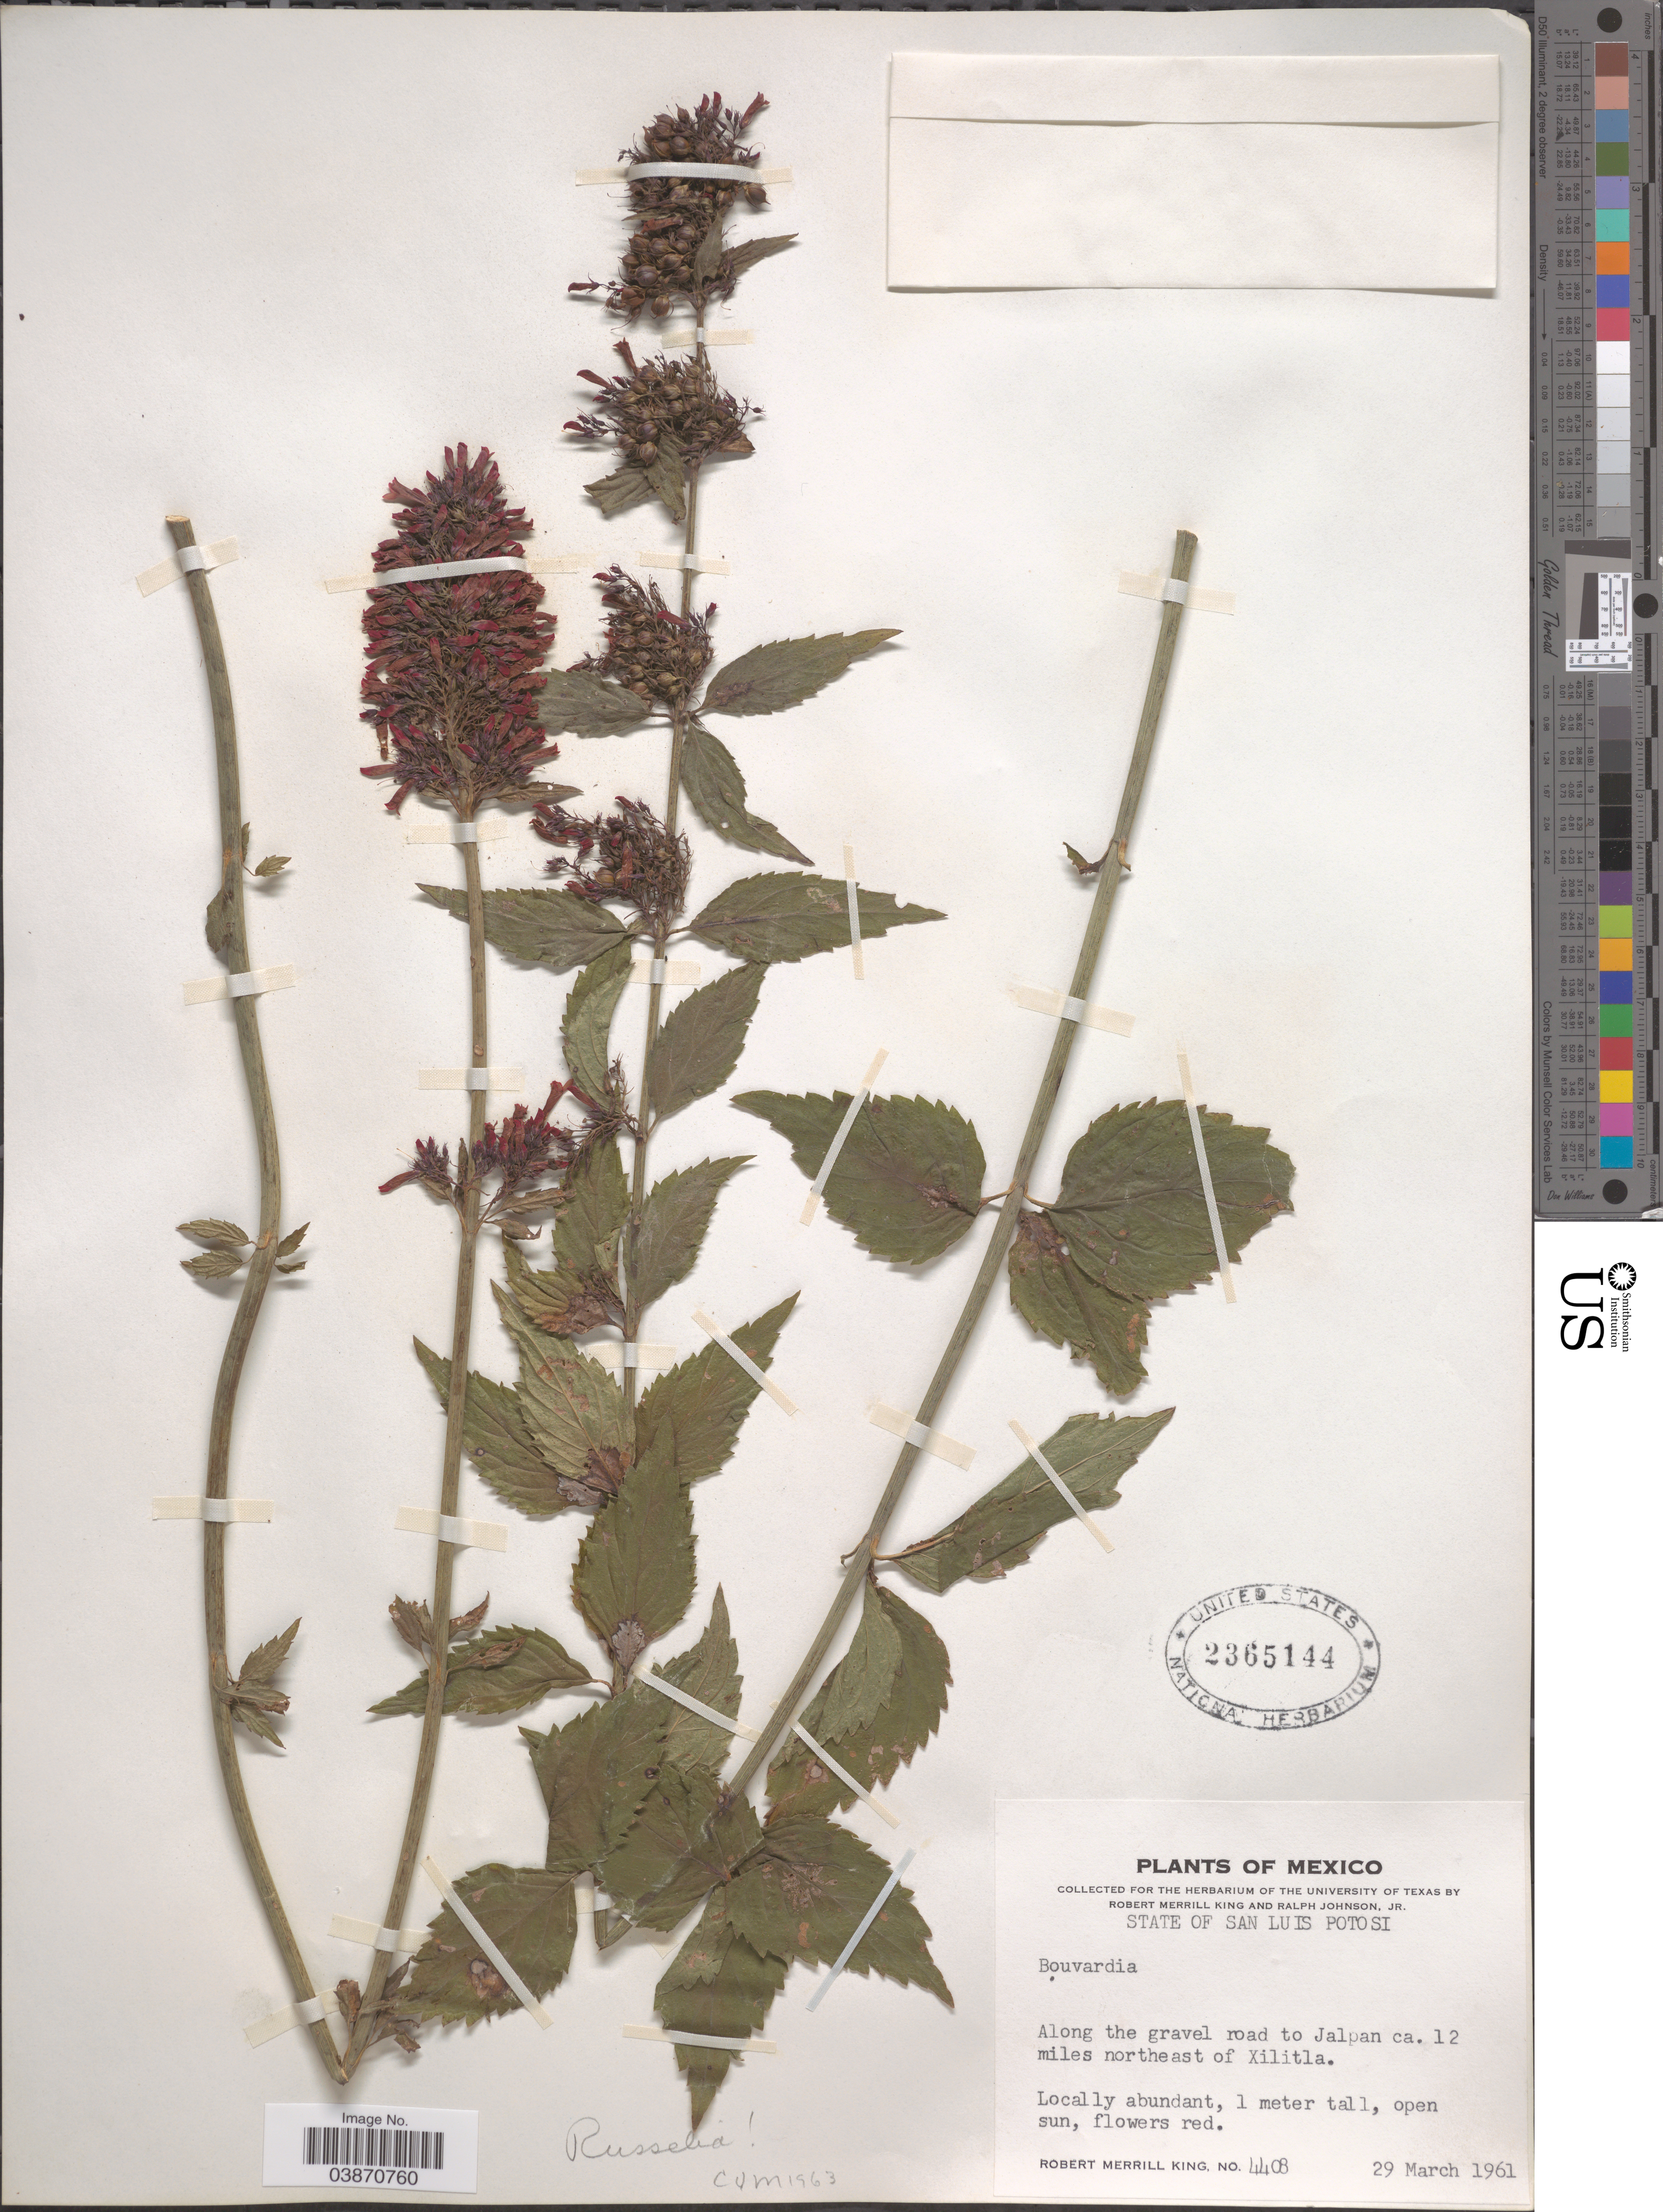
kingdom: Plantae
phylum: Tracheophyta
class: Magnoliopsida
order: Lamiales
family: Plantaginaceae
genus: Russelia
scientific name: Russelia sp.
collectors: R. M. King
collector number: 4408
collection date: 1961-03-29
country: Mexico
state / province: San Luis Potosí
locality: Along the gravel road to Jalpan ca. 12 miles northeast of Xilitla.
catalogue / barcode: US 2365144